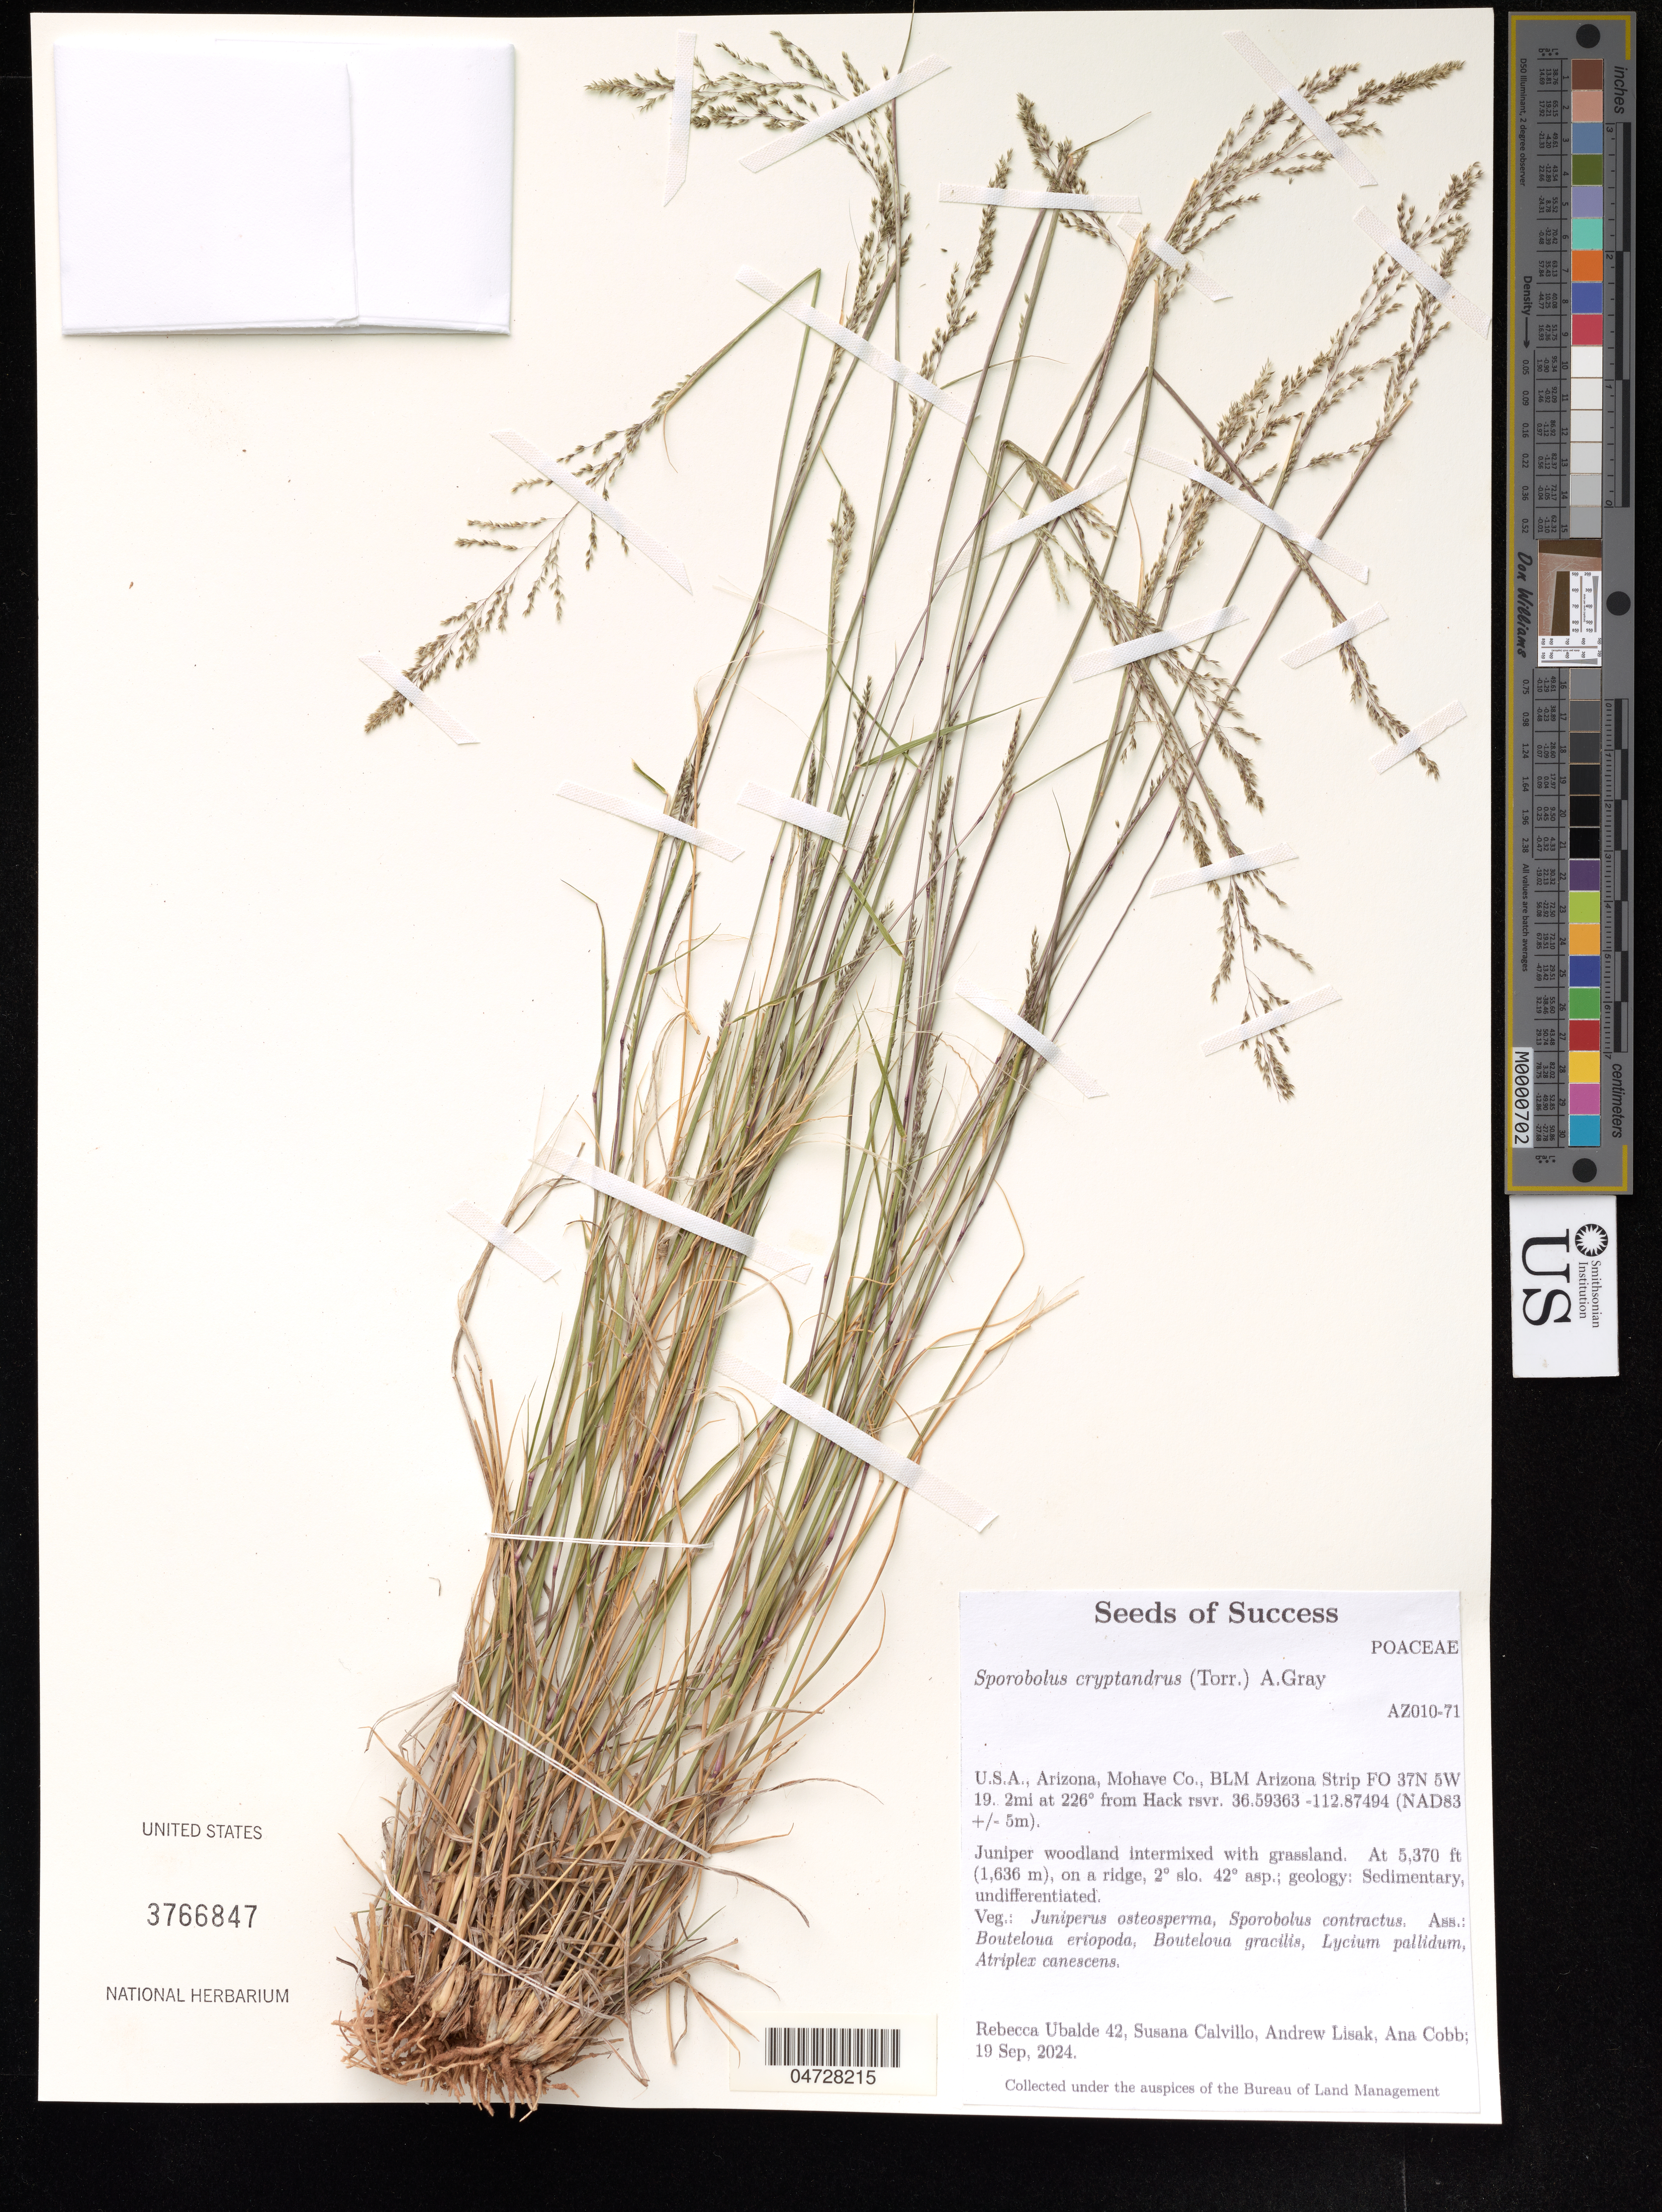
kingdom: Plantae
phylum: Tracheophyta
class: Liliopsida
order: Poales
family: Poaceae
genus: Sporobolus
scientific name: Sporobolus cryptandrus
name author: (Torr.) A. Gray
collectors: R. Ubalde, S. Calvillo & A. Lisak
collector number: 42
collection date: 2024-09-19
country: United States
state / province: Arizona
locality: Mohave Co., BLM Arizona Strip FO 37N 5W. 19. 2 mi at 226° from Hack rsvr.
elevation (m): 1637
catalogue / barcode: US 3766847